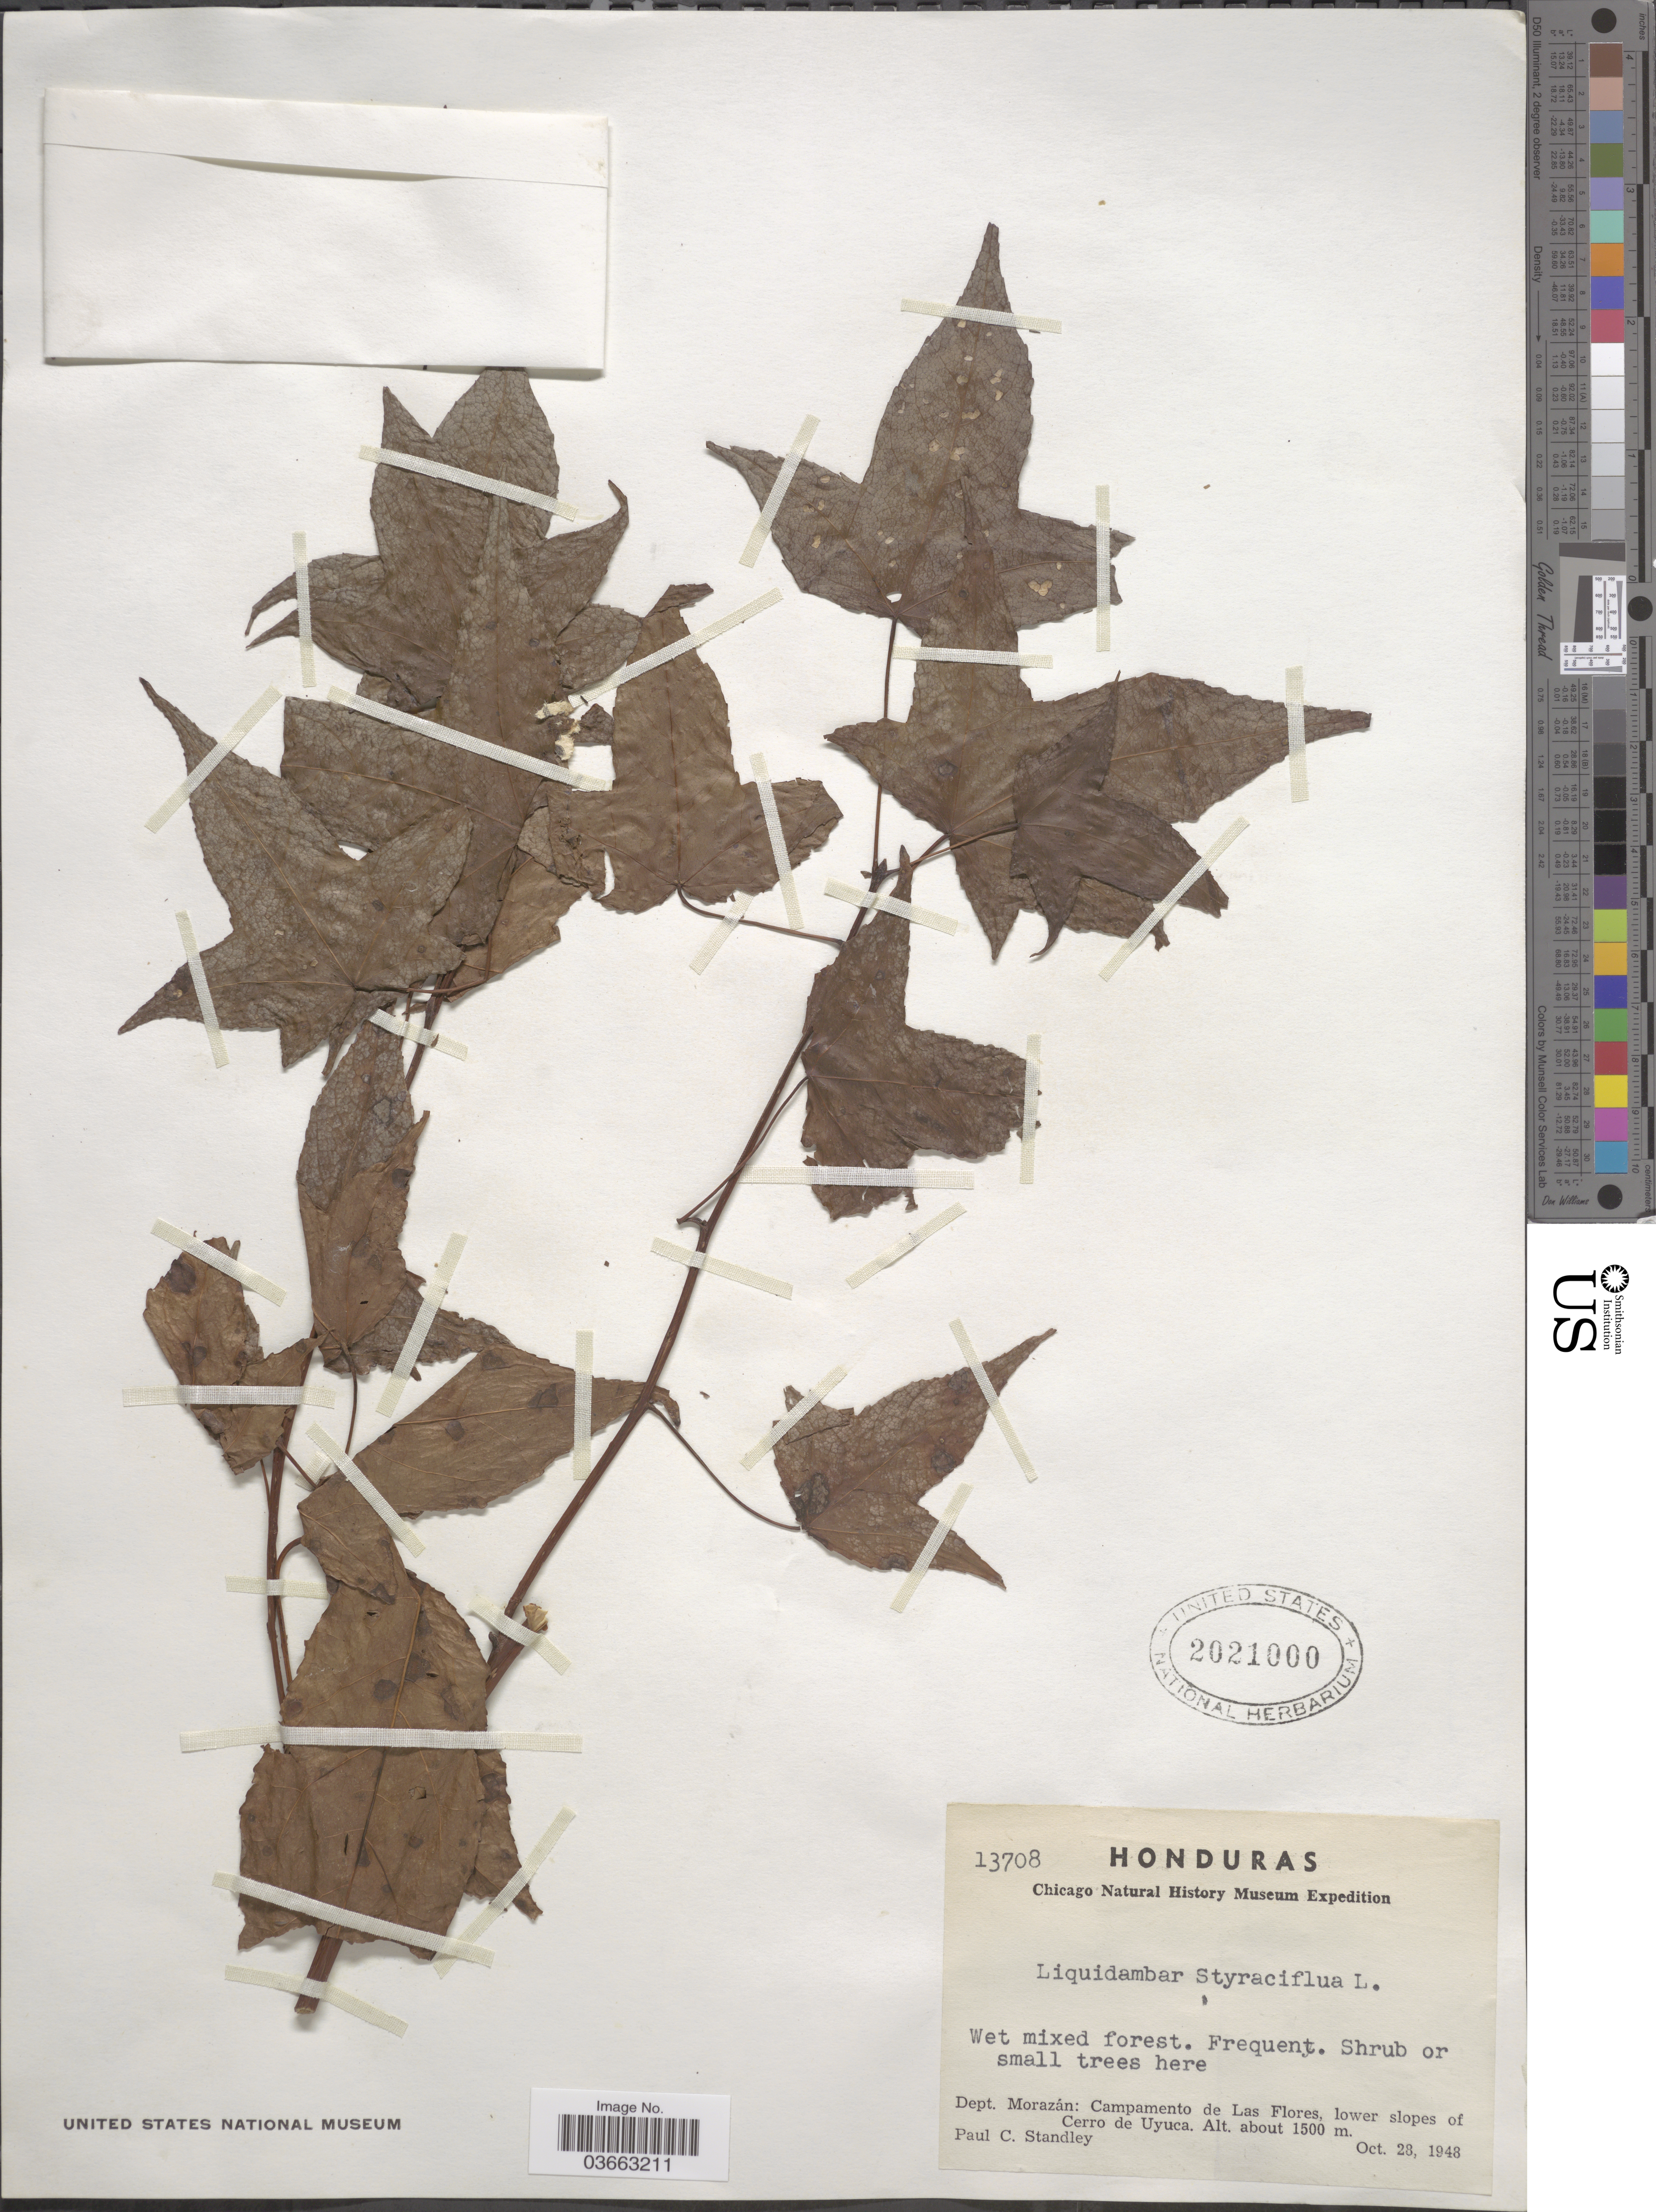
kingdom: Plantae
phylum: Tracheophyta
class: Magnoliopsida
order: Saxifragales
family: Altingiaceae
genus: Liquidambar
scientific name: Liquidambar styraciflua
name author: L.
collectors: P. C. Standley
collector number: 13708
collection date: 1948-10-28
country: Honduras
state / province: Fco. Morazán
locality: Dept. Morazán: Campamento de Las Flores, lower slopes of Cerro de Uyuca.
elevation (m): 1500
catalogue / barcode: US 2021000